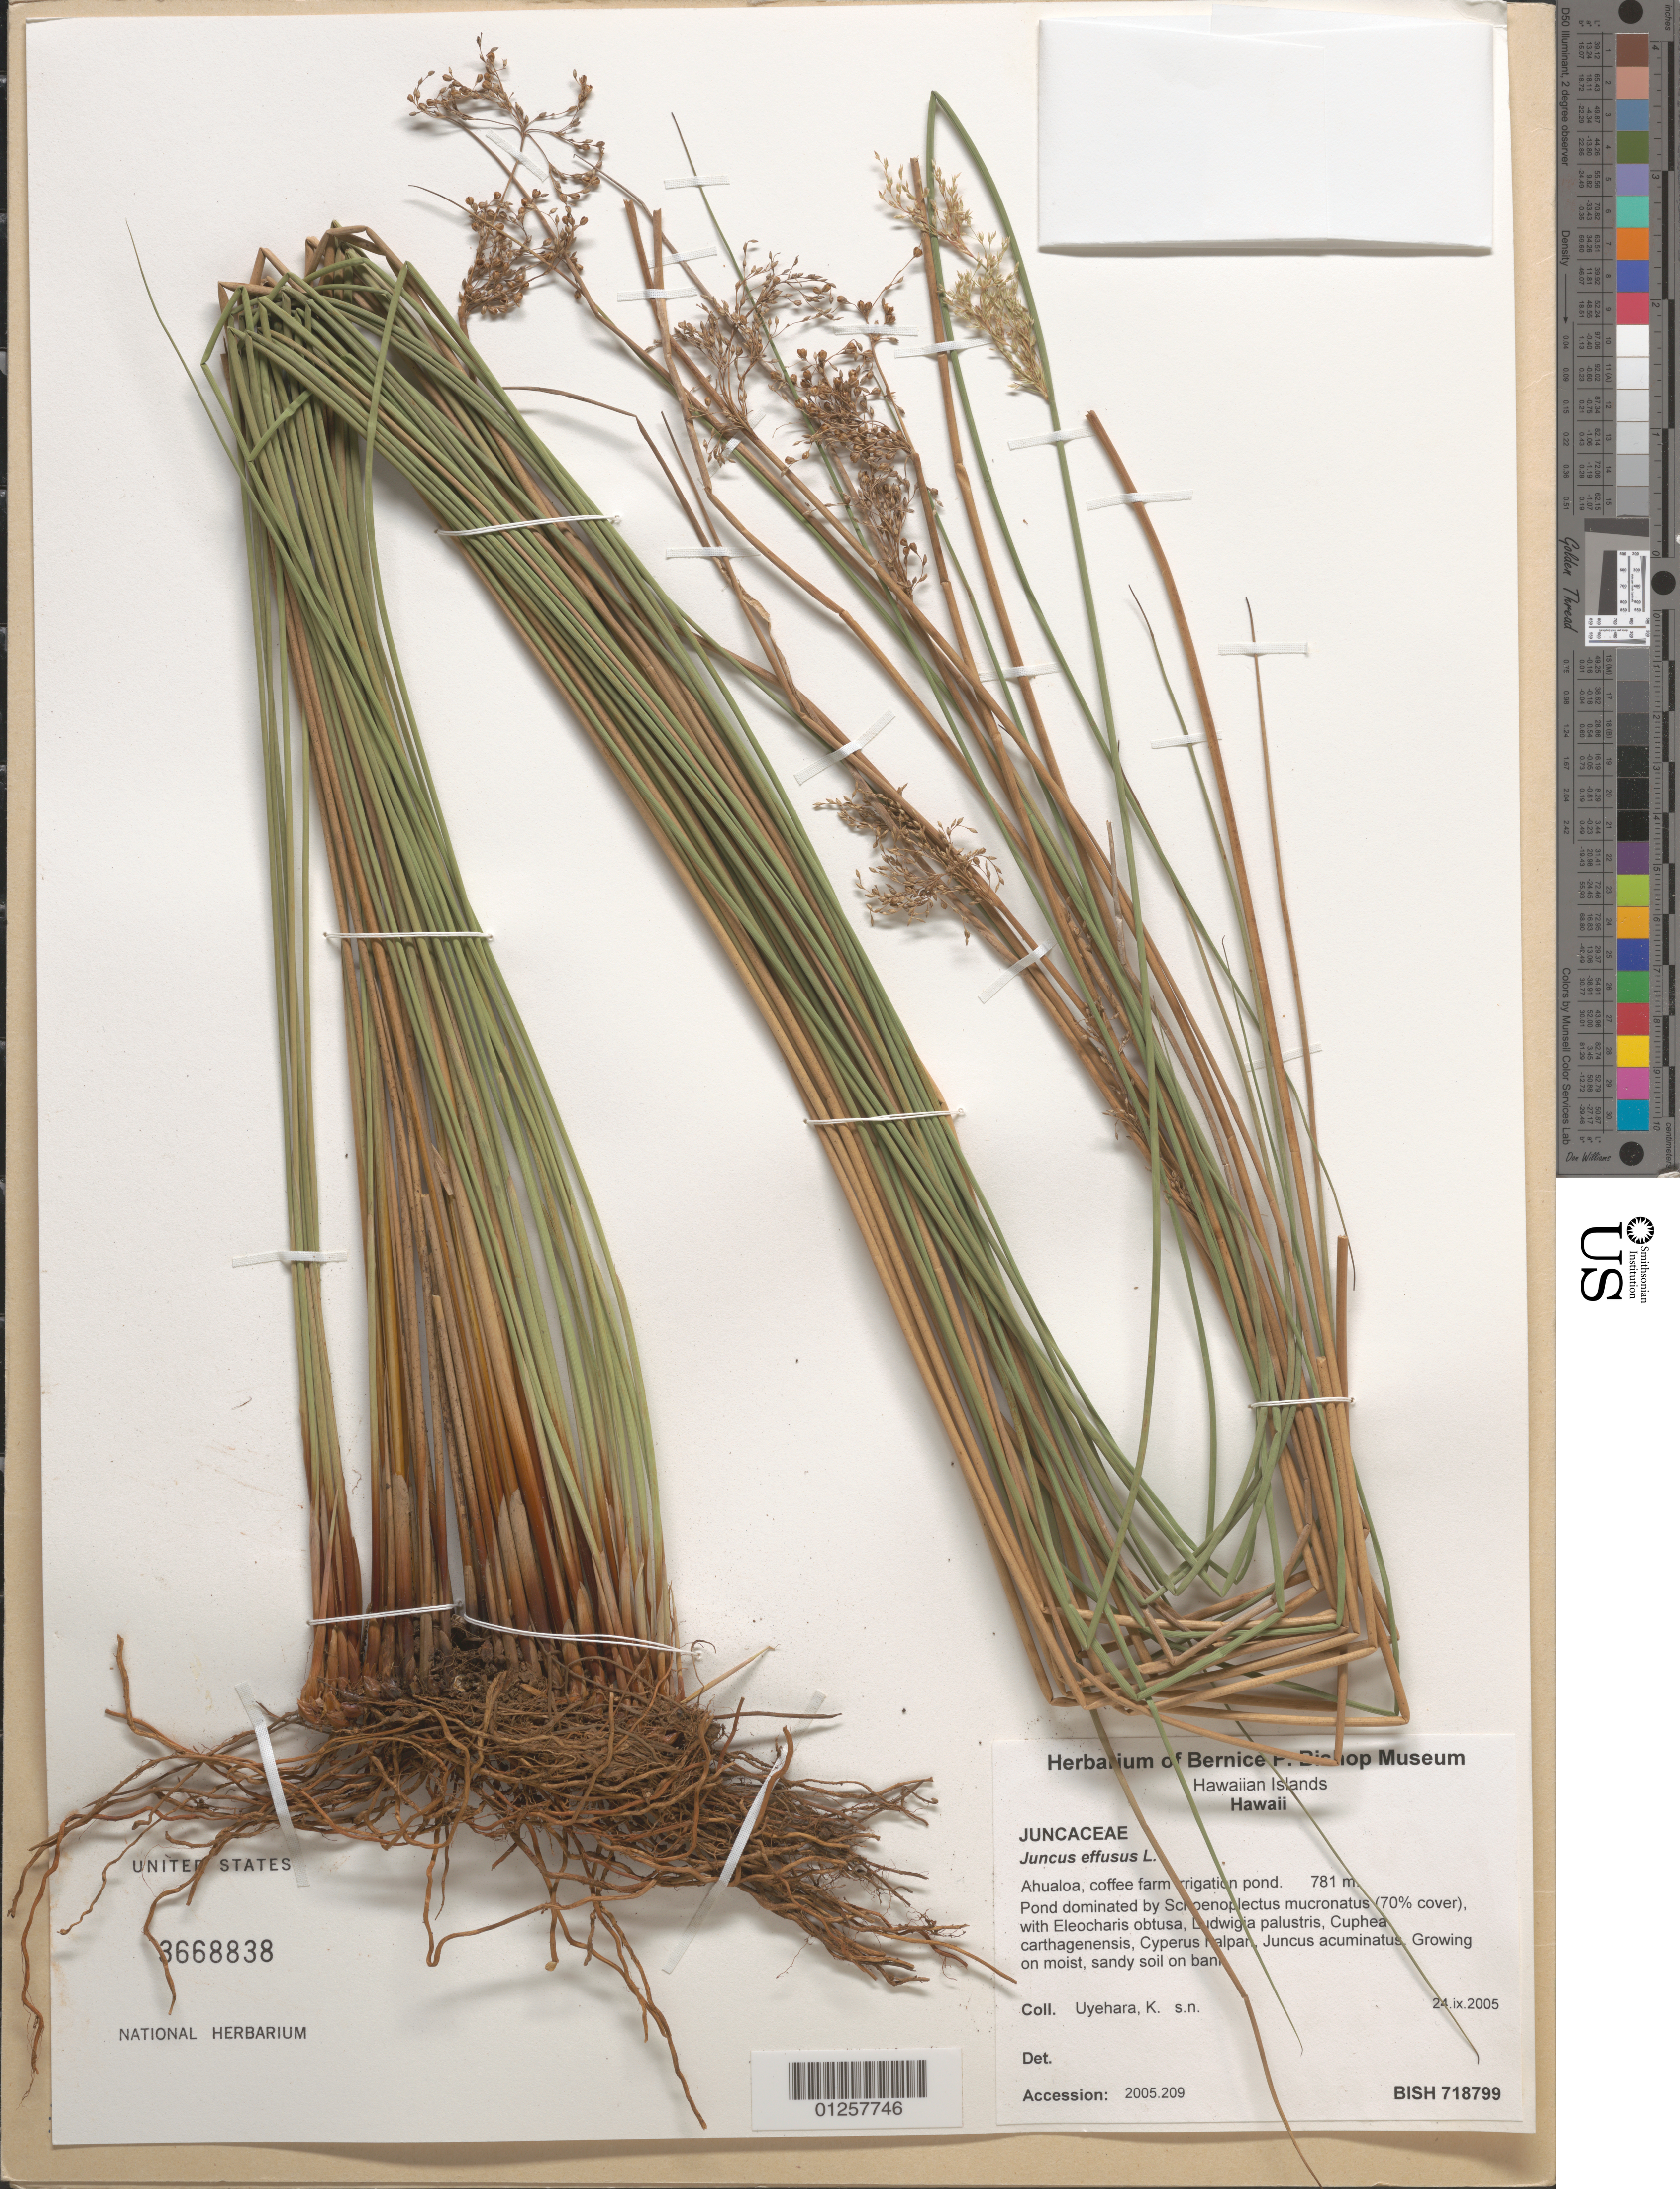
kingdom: Plantae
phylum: Tracheophyta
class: Liliopsida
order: Poales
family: Juncaceae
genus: Juncus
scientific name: Juncus effusus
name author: L.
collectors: K. Uyehara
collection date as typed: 24.ix.2005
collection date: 2005-09-24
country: United States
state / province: Hawaii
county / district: Hawaii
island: Hawaii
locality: Ahualoa, coffee farm irrigation pond.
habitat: On moist, sandy soil on bank.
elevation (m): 781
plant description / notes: Accession: 2005.209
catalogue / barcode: US 3668838